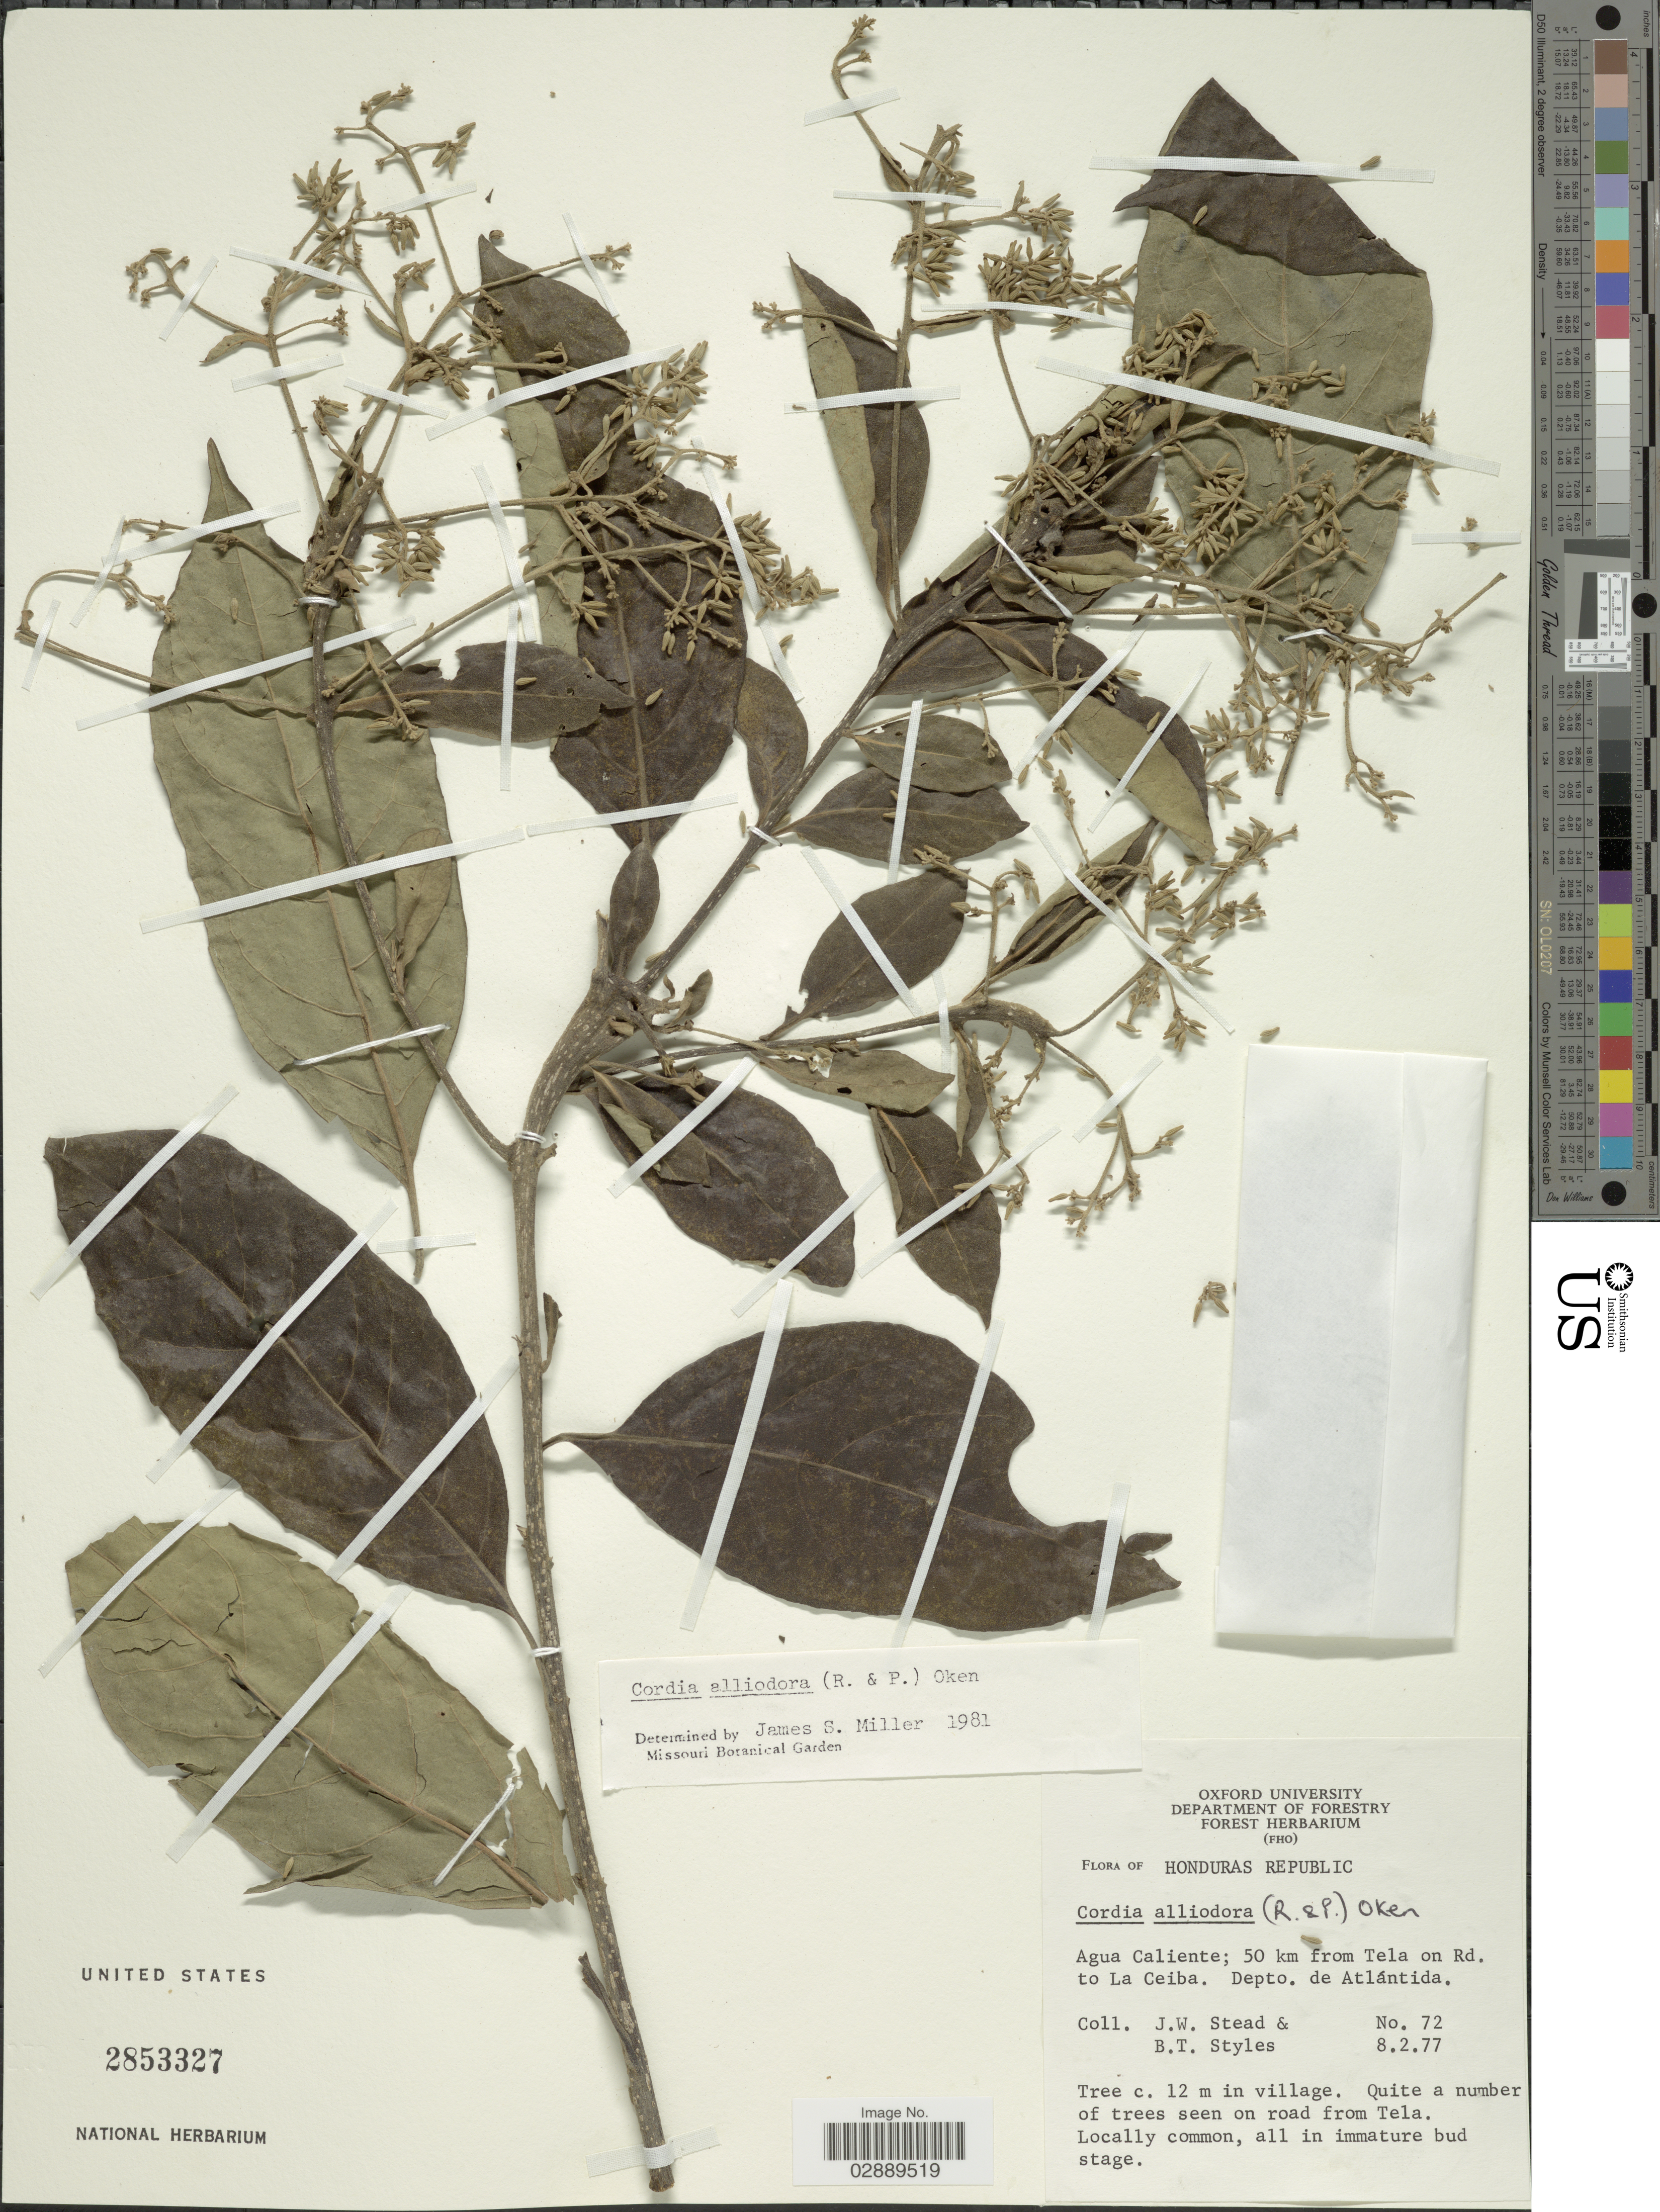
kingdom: Plantae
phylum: Tracheophyta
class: Magnoliopsida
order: Boraginales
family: Cordiaceae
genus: Cordia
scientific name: Cordia alliodora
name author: (Ruiz & Pav.) Oken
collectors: J. Stead & B. T. Styles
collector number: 72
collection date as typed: Transcribed d/m/y: 8/2/77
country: Honduras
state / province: Atlántida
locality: Honduras Republic. Agua Caliente; 50 km from Tela on Rd. to La Ceiba, Depto. de Atlántida. Quite a number of trees seen on road from Tela.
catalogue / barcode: US 2853327